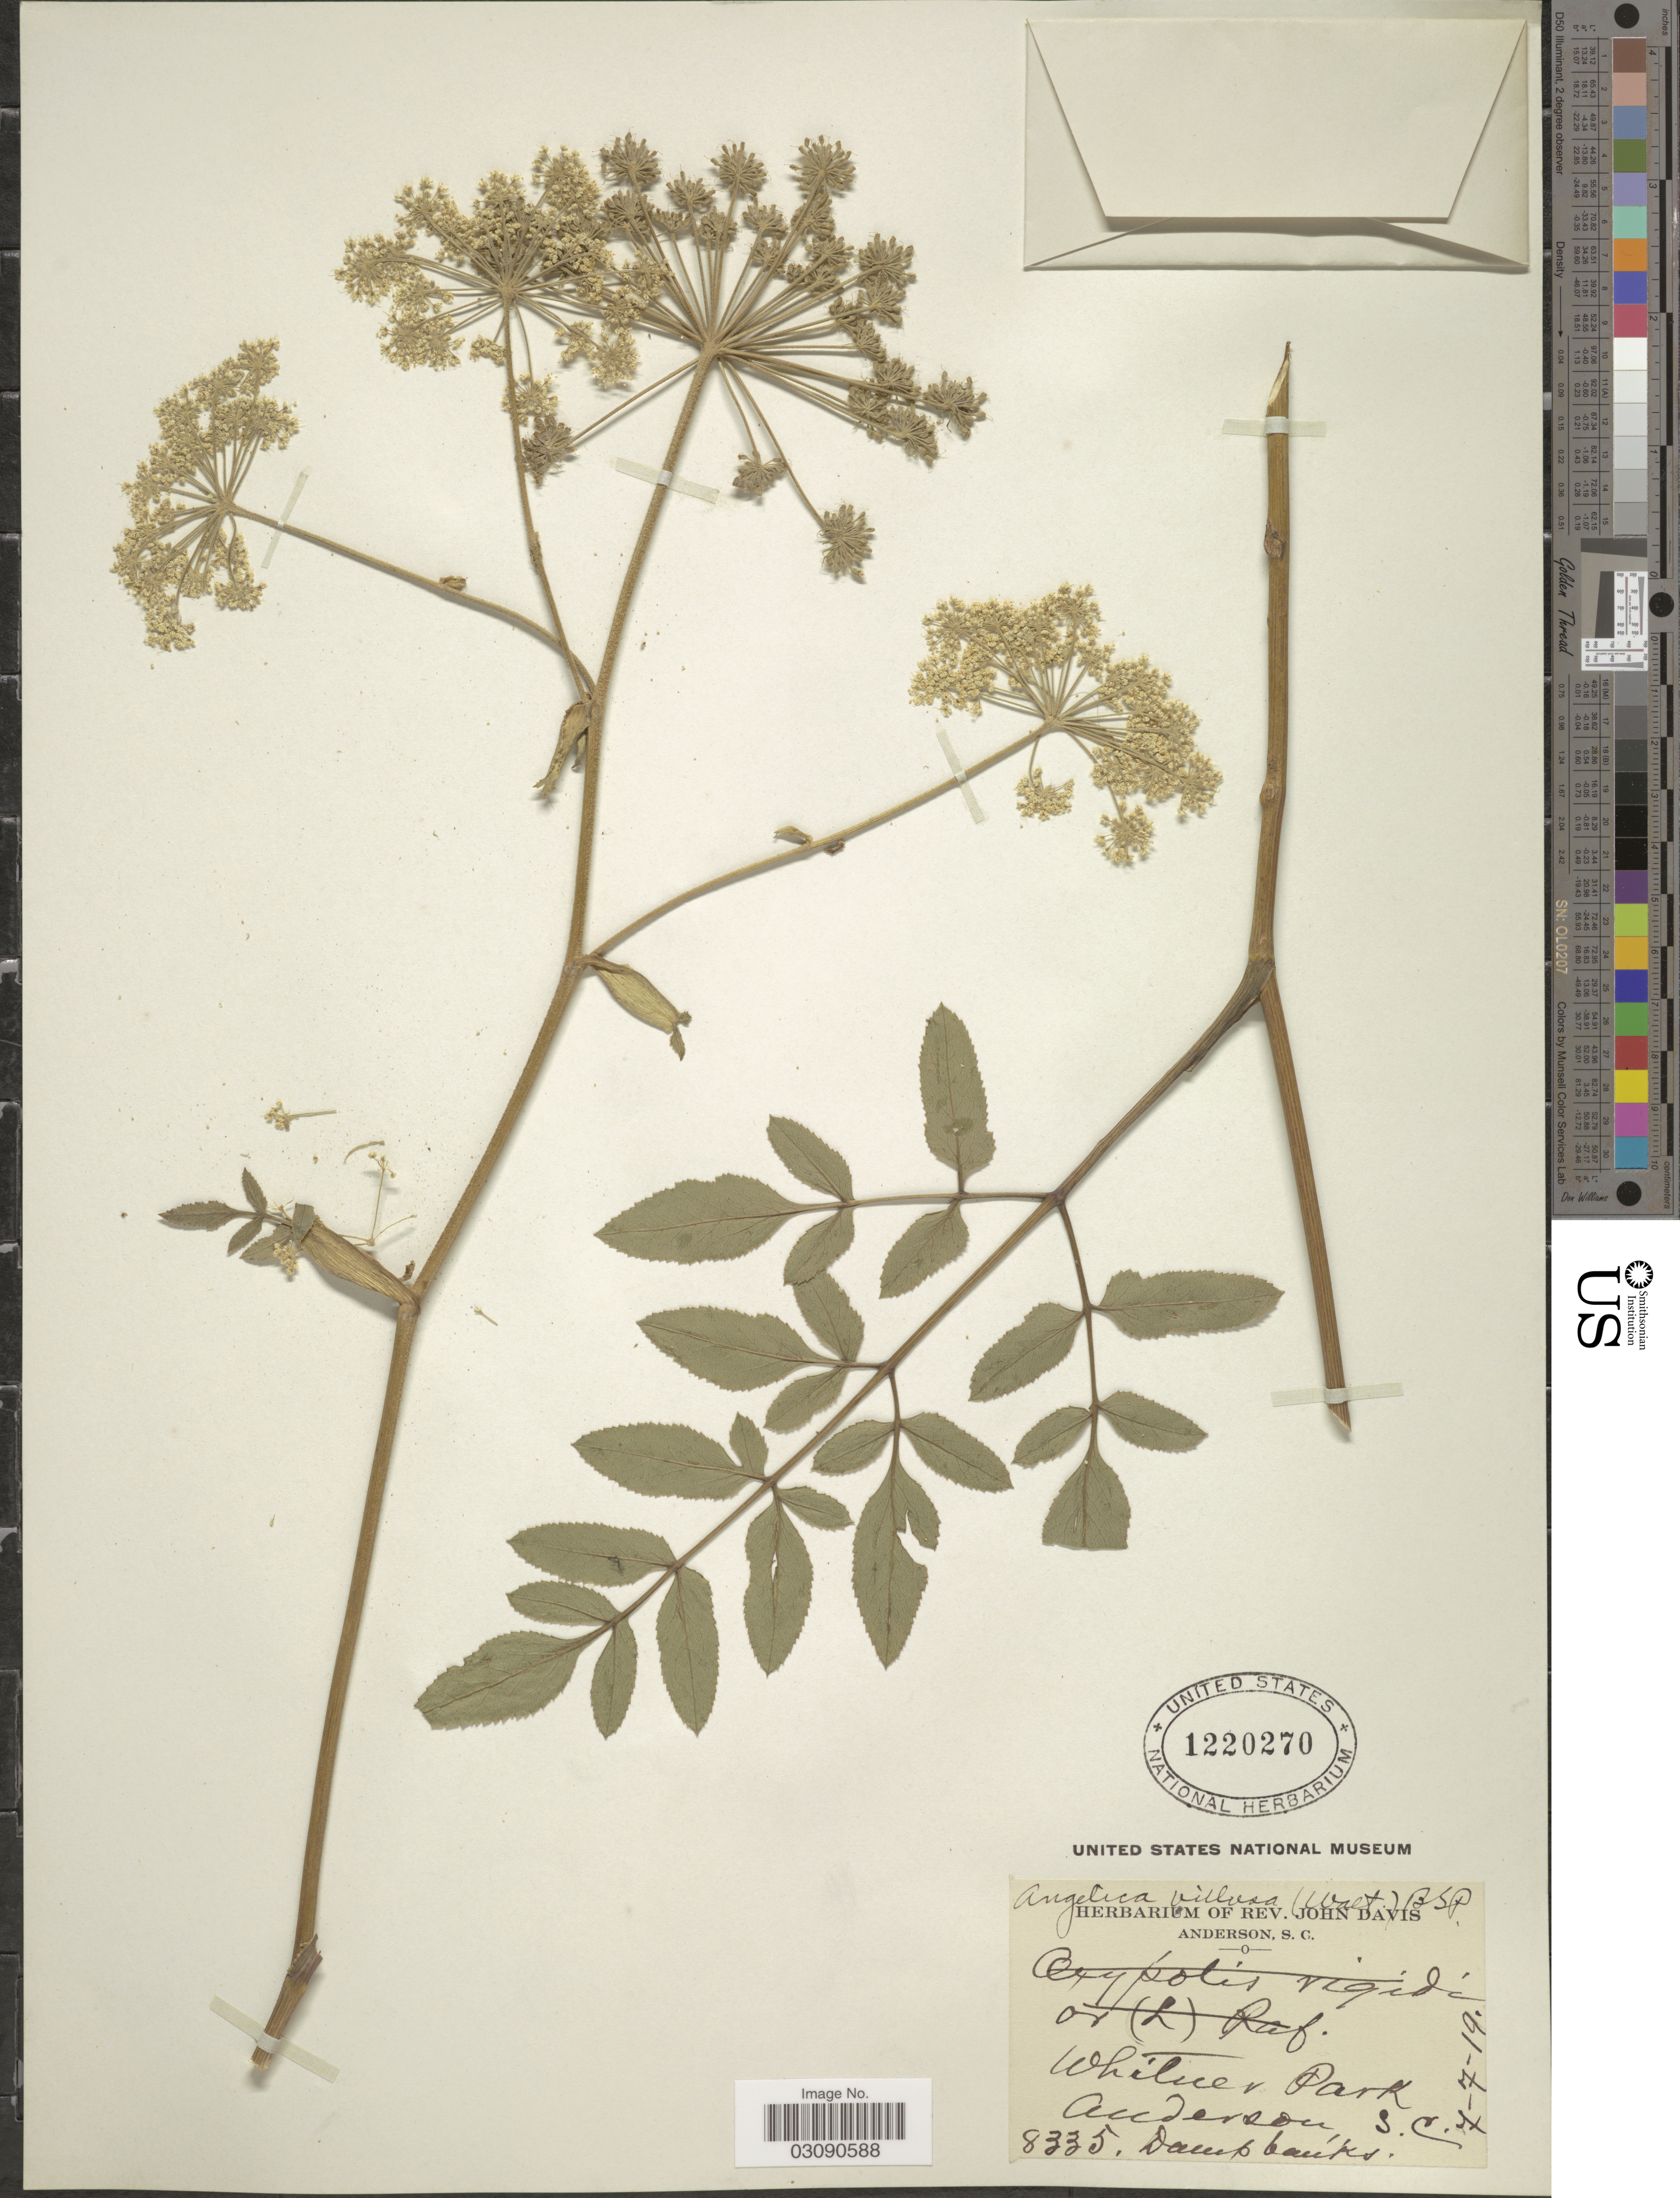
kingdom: Plantae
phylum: Tracheophyta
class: Magnoliopsida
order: Apiales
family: Apiaceae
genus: Angelica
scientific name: Angelica venenosa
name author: (Greenway) Fernald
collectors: ex herb. Rev. John Davis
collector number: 8335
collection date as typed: Transcribed d/m/y: 7/7/19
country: United States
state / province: South Carolina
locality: Whitner Park, Anderson.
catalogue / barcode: US 1220270